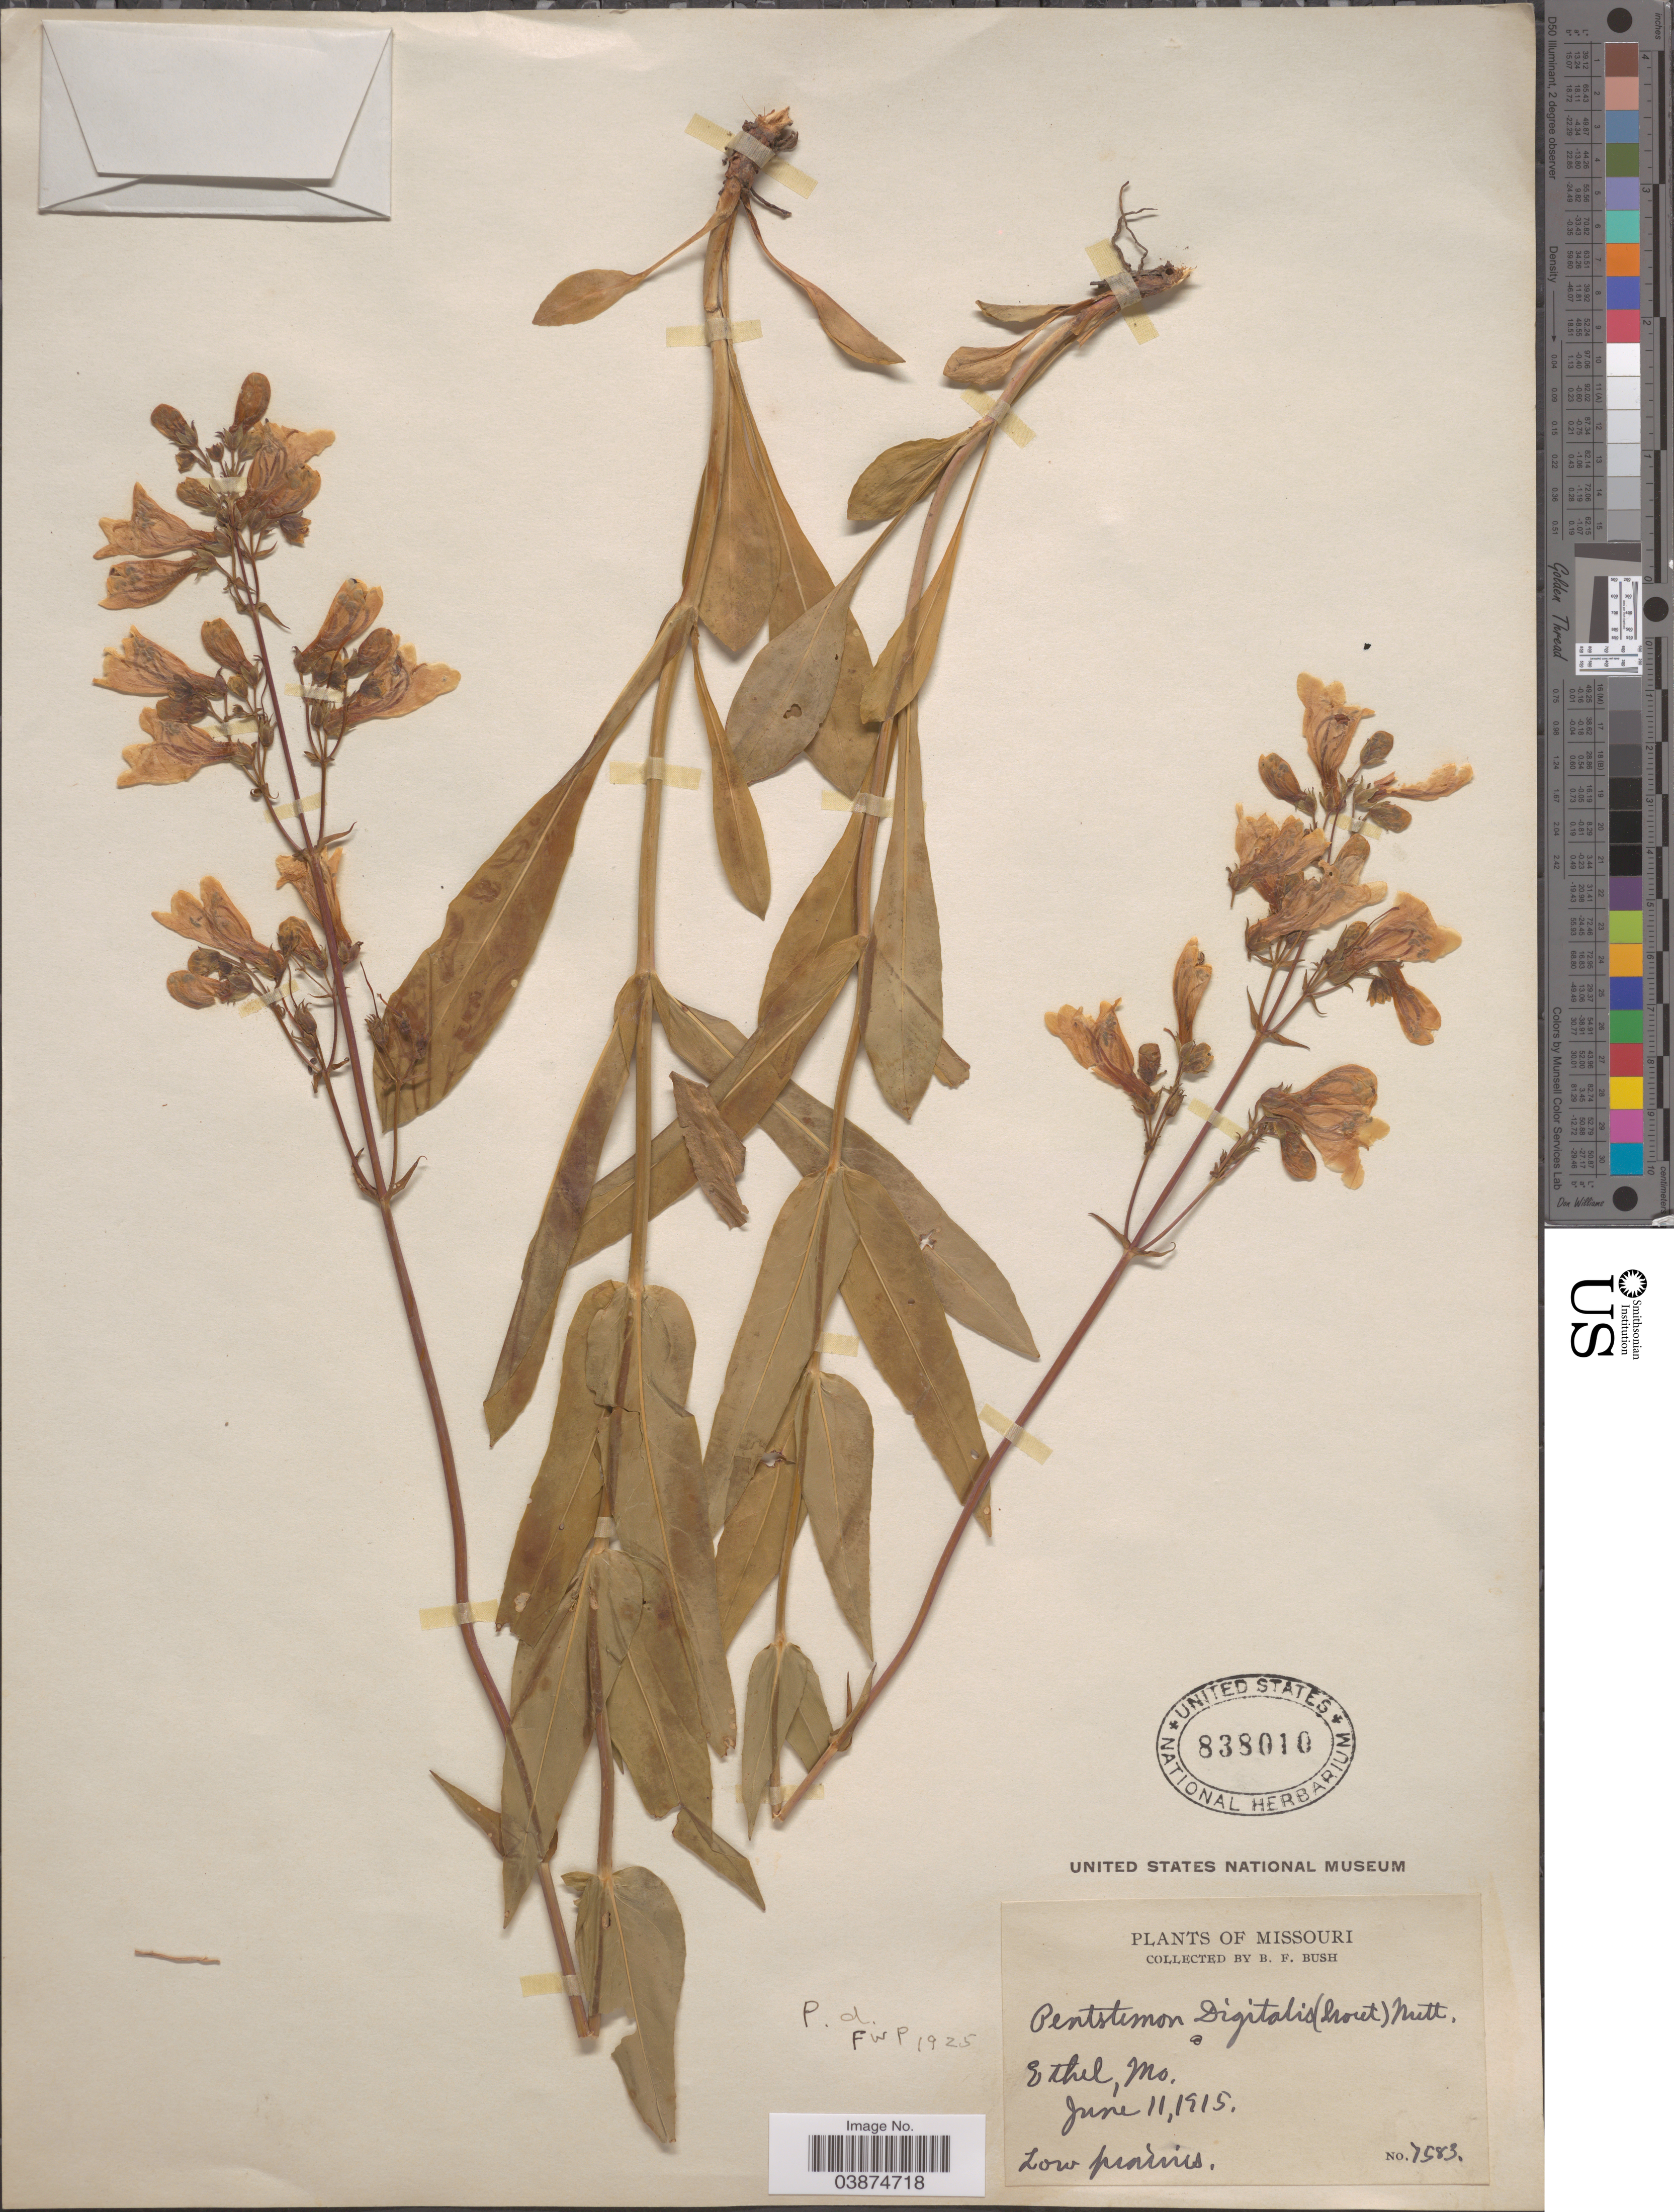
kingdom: Plantae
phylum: Tracheophyta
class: Magnoliopsida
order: Lamiales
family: Plantaginaceae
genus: Penstemon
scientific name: Penstemon digitalis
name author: Nutt. ex Sims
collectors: B. F. Bush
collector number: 7583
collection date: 1915-06-11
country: United States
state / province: Missouri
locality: Ethel.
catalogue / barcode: US 838010